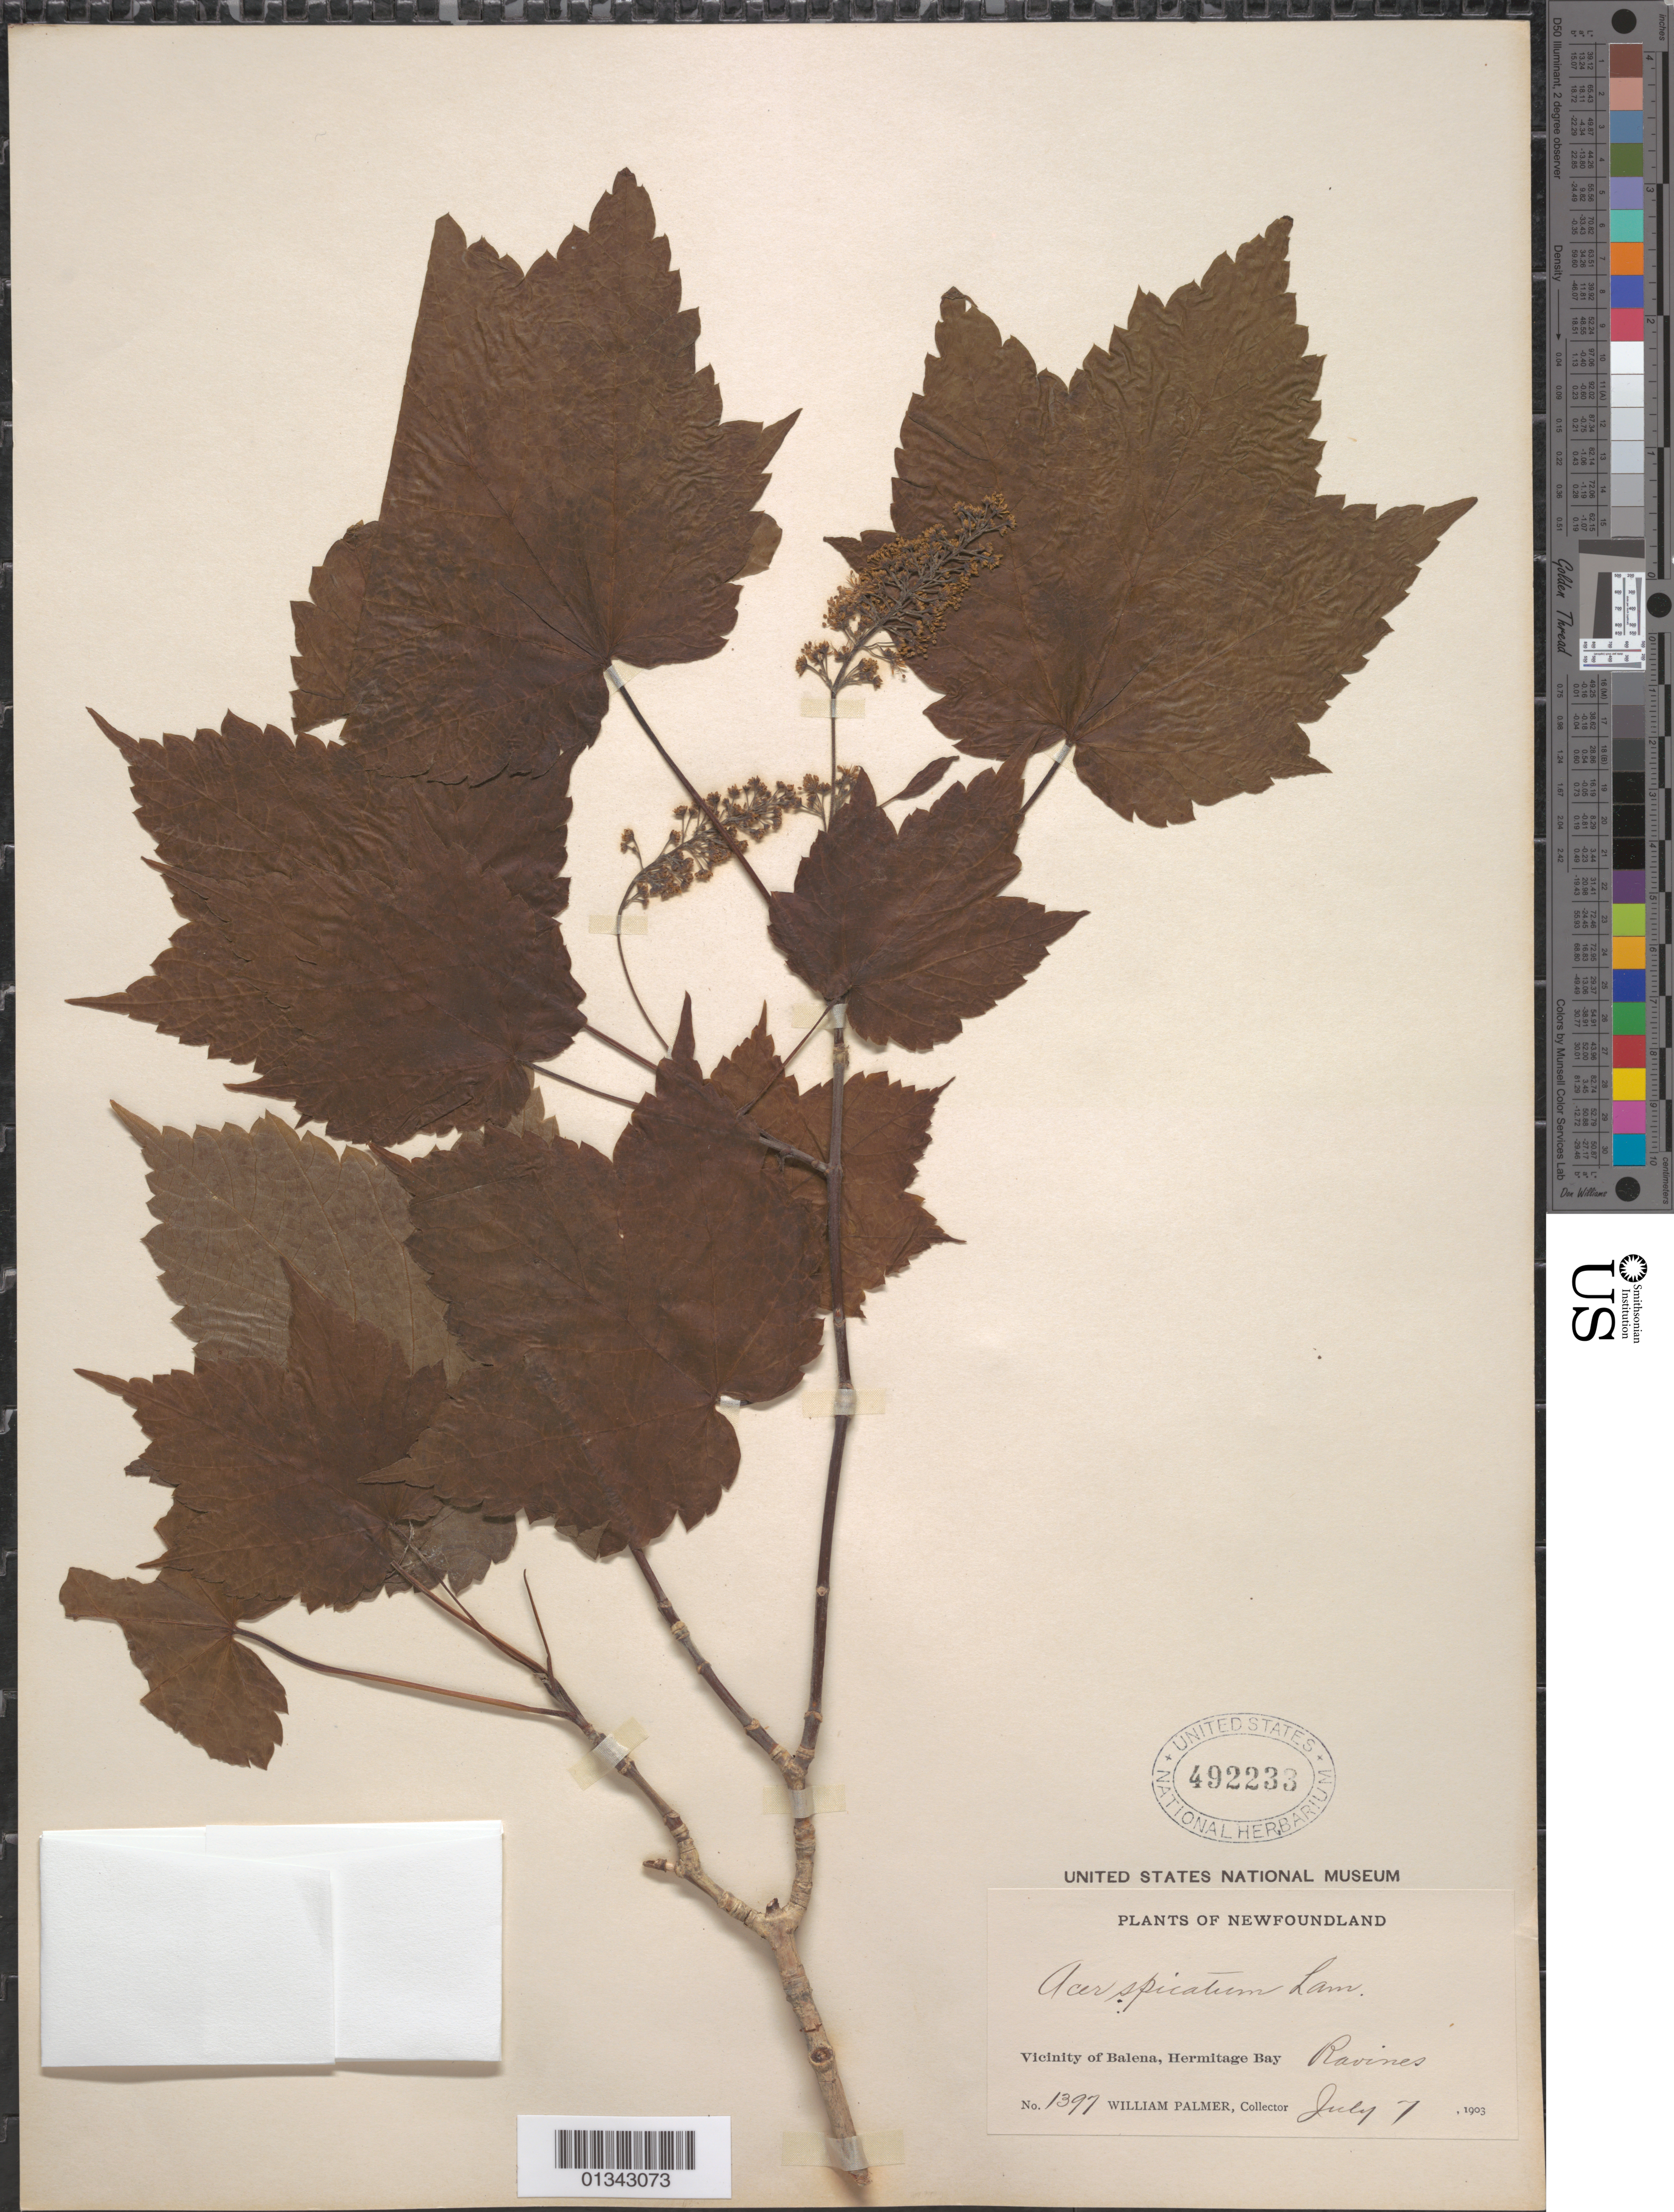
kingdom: Plantae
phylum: Tracheophyta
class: Magnoliopsida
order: Sapindales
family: Sapindaceae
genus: Acer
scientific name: Acer spicatum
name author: Lam.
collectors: W. Palmer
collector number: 1397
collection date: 1903-07-07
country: Canada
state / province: Newfoundland and Labrador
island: Newfoundland Island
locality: Balena vicinity, Hermitage Bay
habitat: Ravines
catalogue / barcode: US 492233